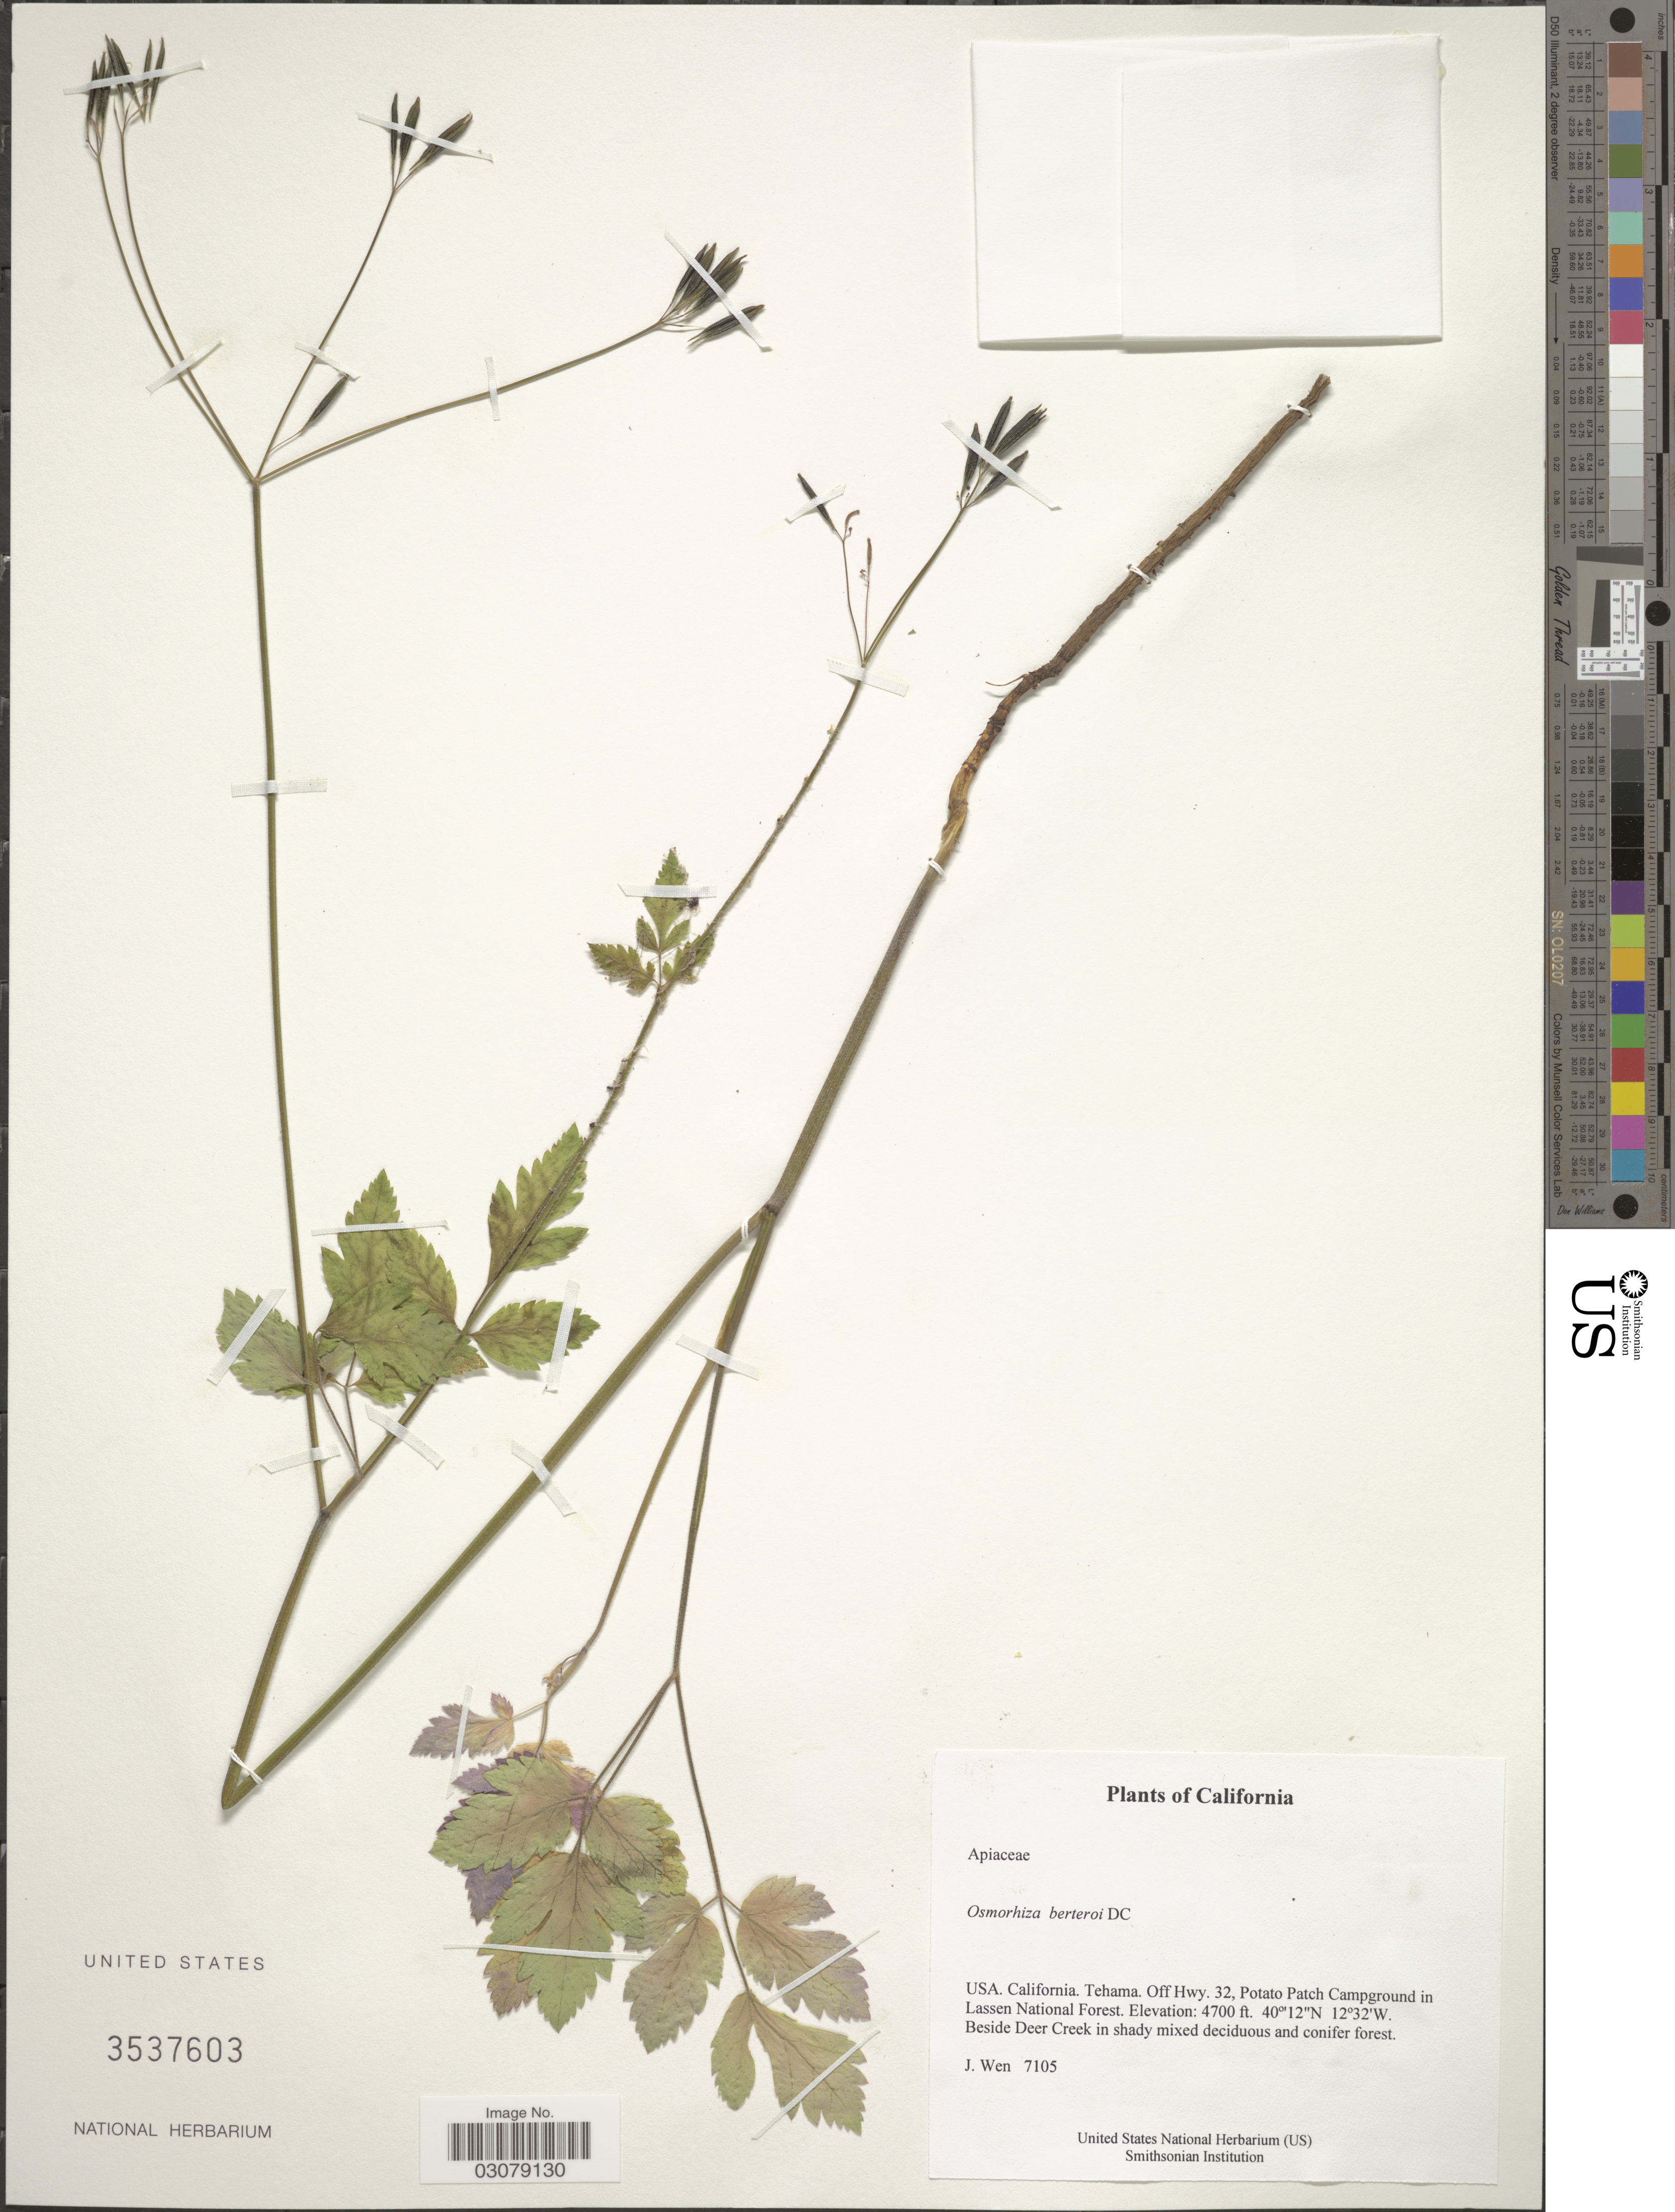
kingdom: Plantae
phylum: Tracheophyta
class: Magnoliopsida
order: Apiales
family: Apiaceae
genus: Osmorhiza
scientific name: Osmorhiza berteroi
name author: DC.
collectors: J. Wen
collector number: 7105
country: United States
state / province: California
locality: Tehama. Off Hwy. 32, Potato Patch Campground in Lassen National Forest.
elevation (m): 1433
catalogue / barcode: US 3537603